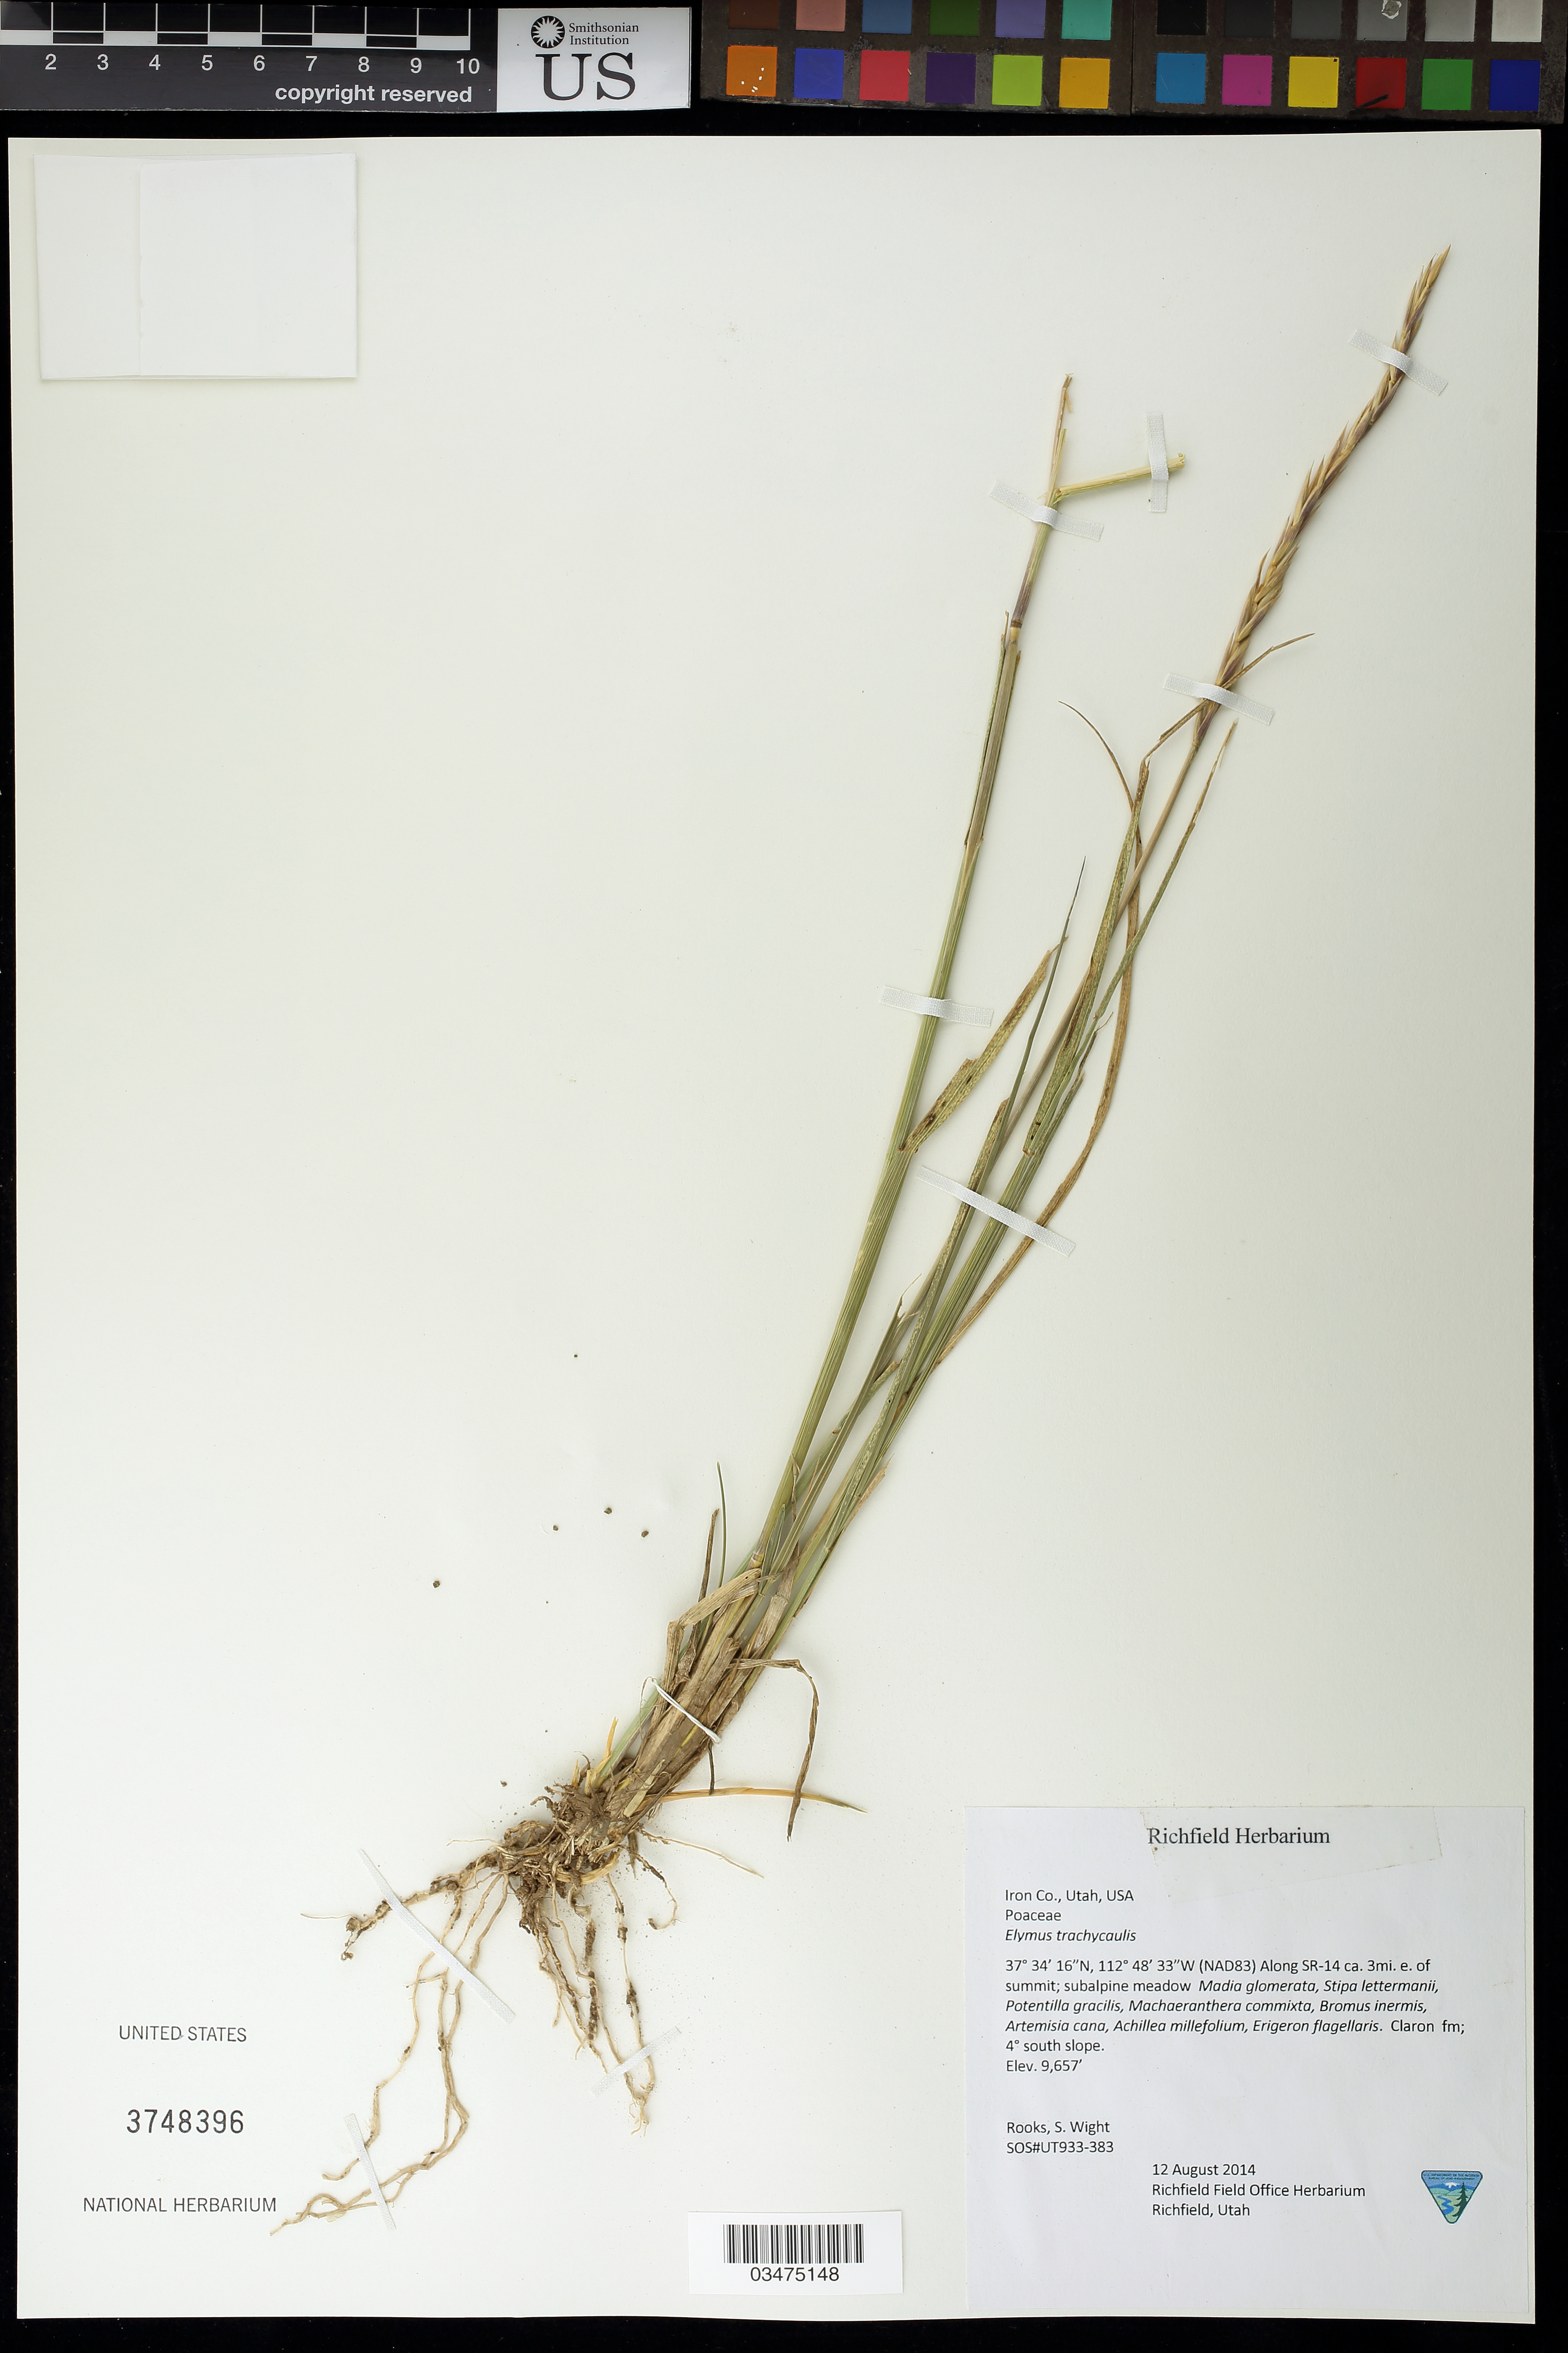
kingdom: Plantae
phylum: Tracheophyta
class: Liliopsida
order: Poales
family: Poaceae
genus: Elymus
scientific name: Elymus trachycaulus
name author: (Link) Gould ex Shinners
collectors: -. Rooks & S. Wight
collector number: UT933-384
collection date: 2014-08-12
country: United States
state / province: Utah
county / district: Iron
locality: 3 mi. E of summit, along SR-14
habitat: Claron fm.Subalpine meadow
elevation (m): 2943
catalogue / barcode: US 3748396